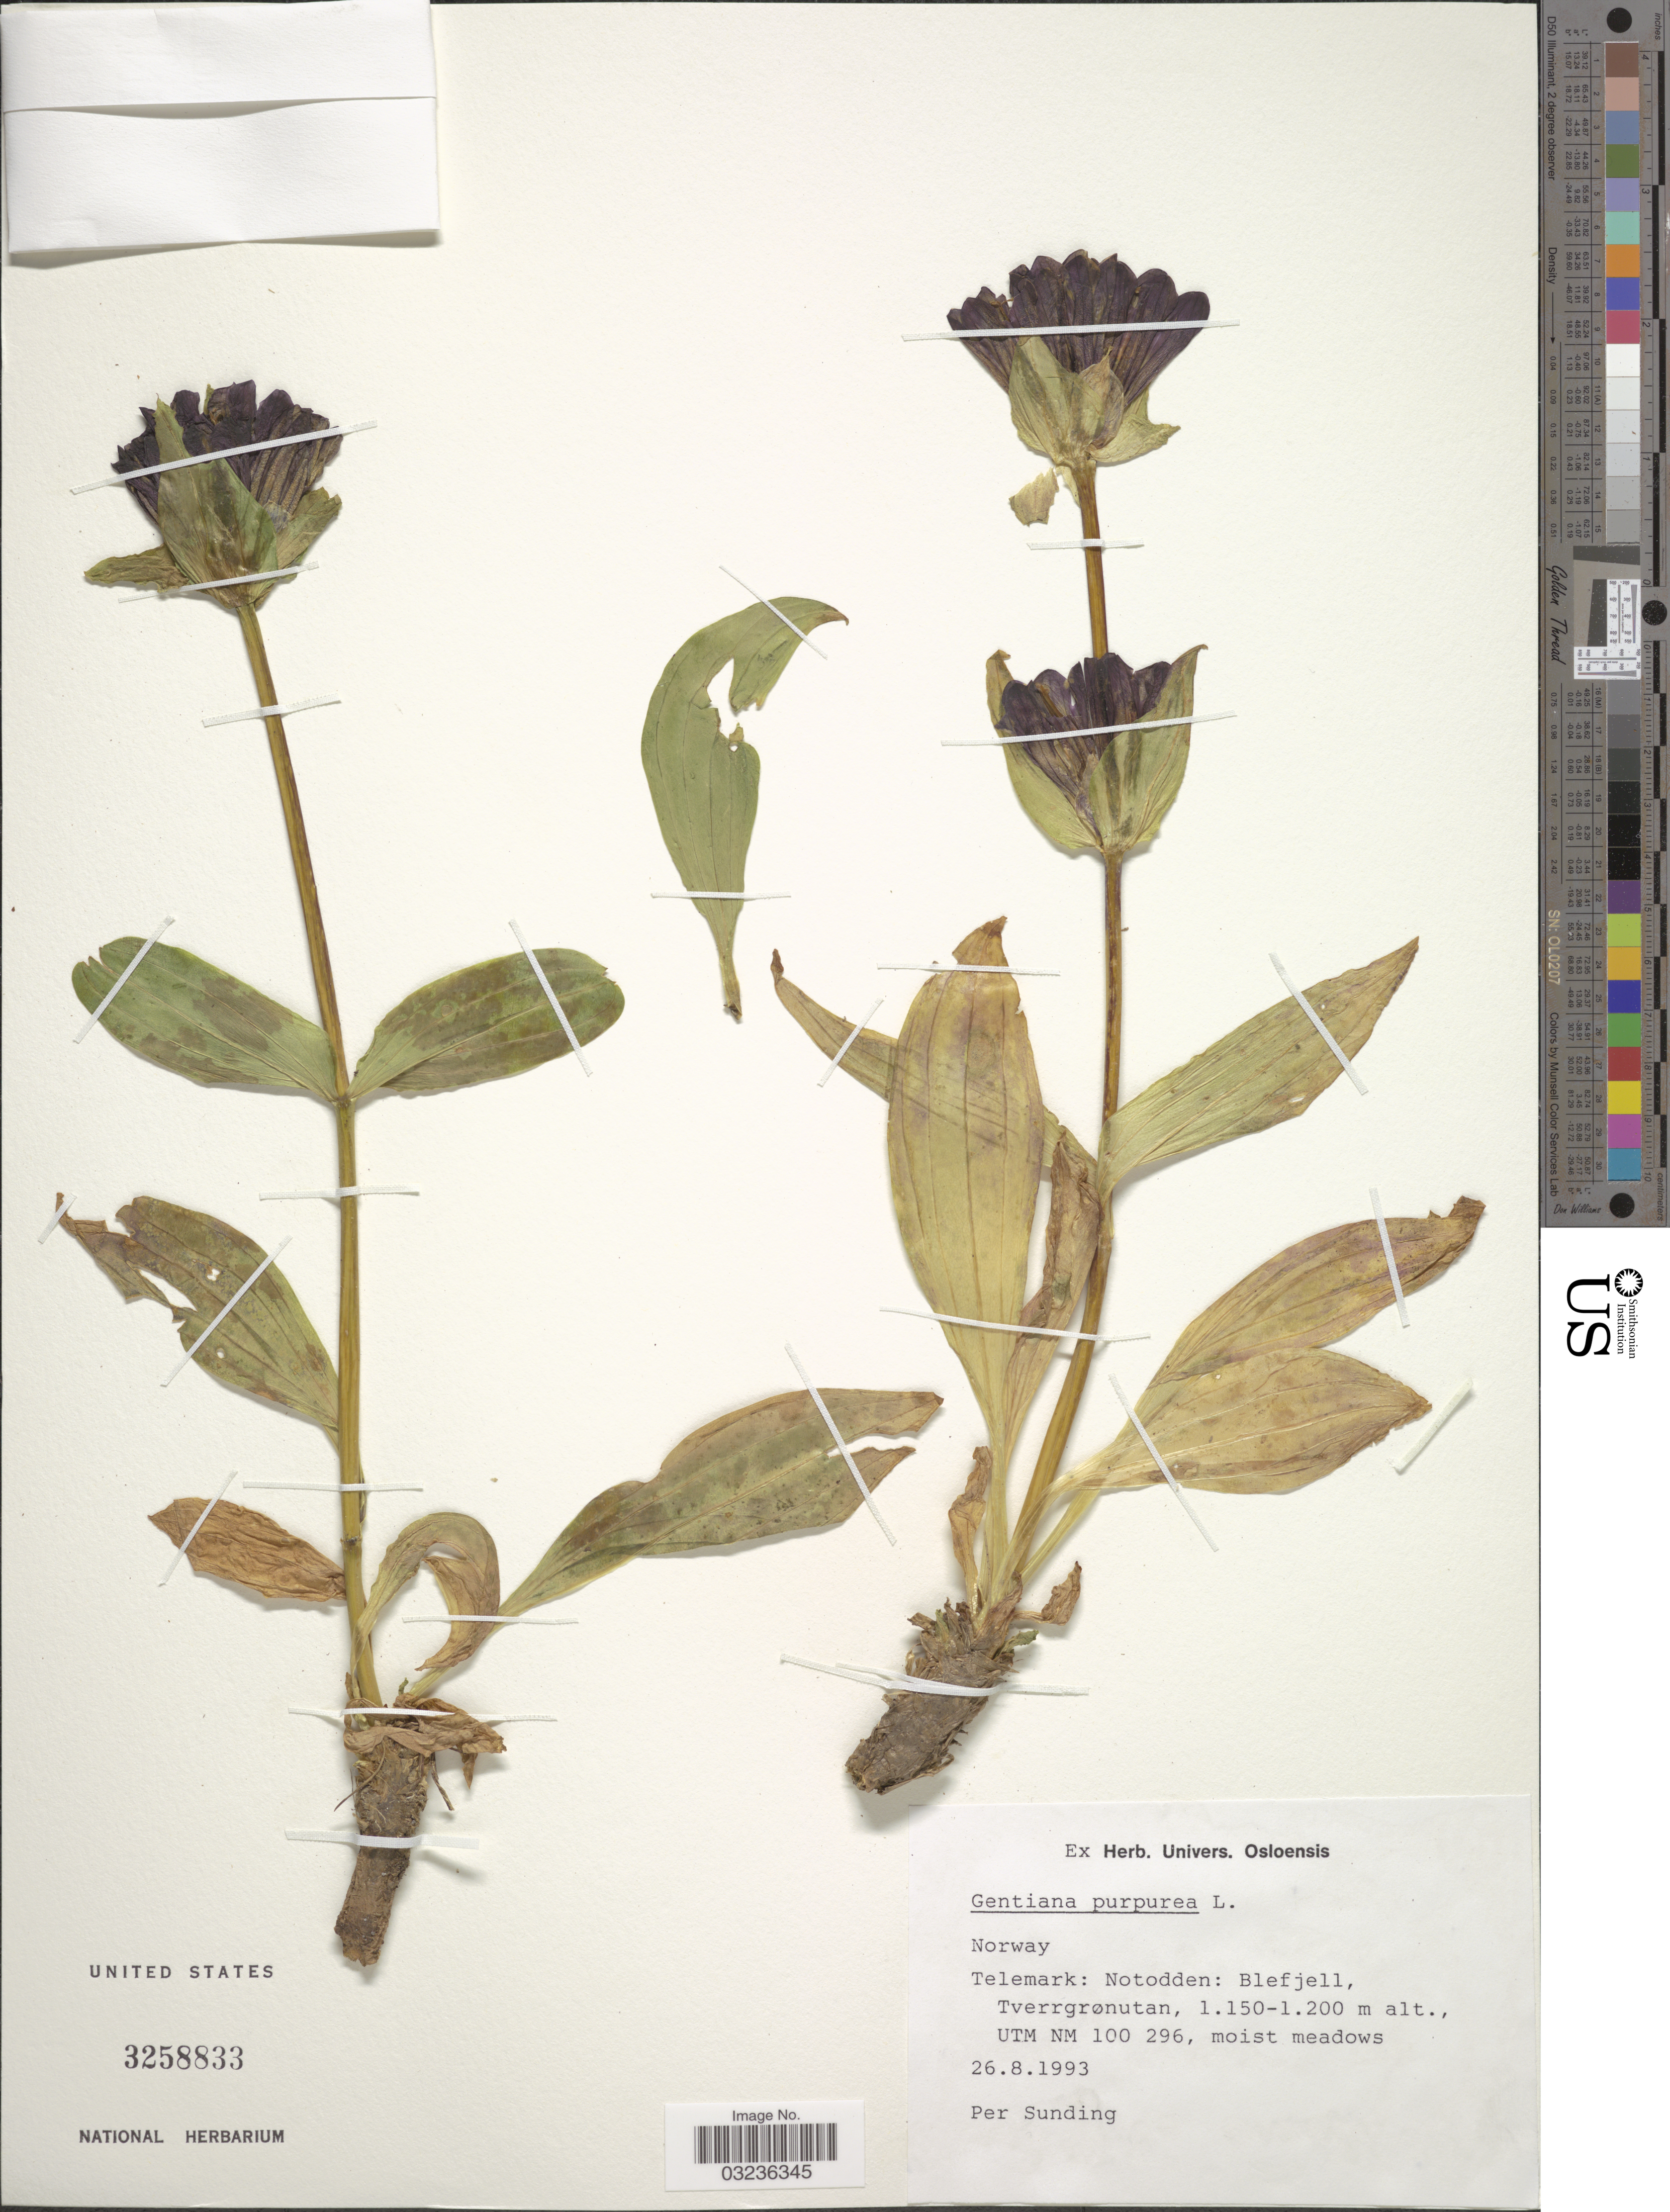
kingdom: Plantae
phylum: Tracheophyta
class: Magnoliopsida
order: Gentianales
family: Gentianaceae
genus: Gentiana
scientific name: Gentiana purpurea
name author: L.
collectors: P. O. Sunding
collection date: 1993-08-26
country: Norway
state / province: Telemark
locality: Telemark: Notodden: Blefjell, Tverrgrønutan. UTM NM 100 296.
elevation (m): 1150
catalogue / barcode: US 3258833